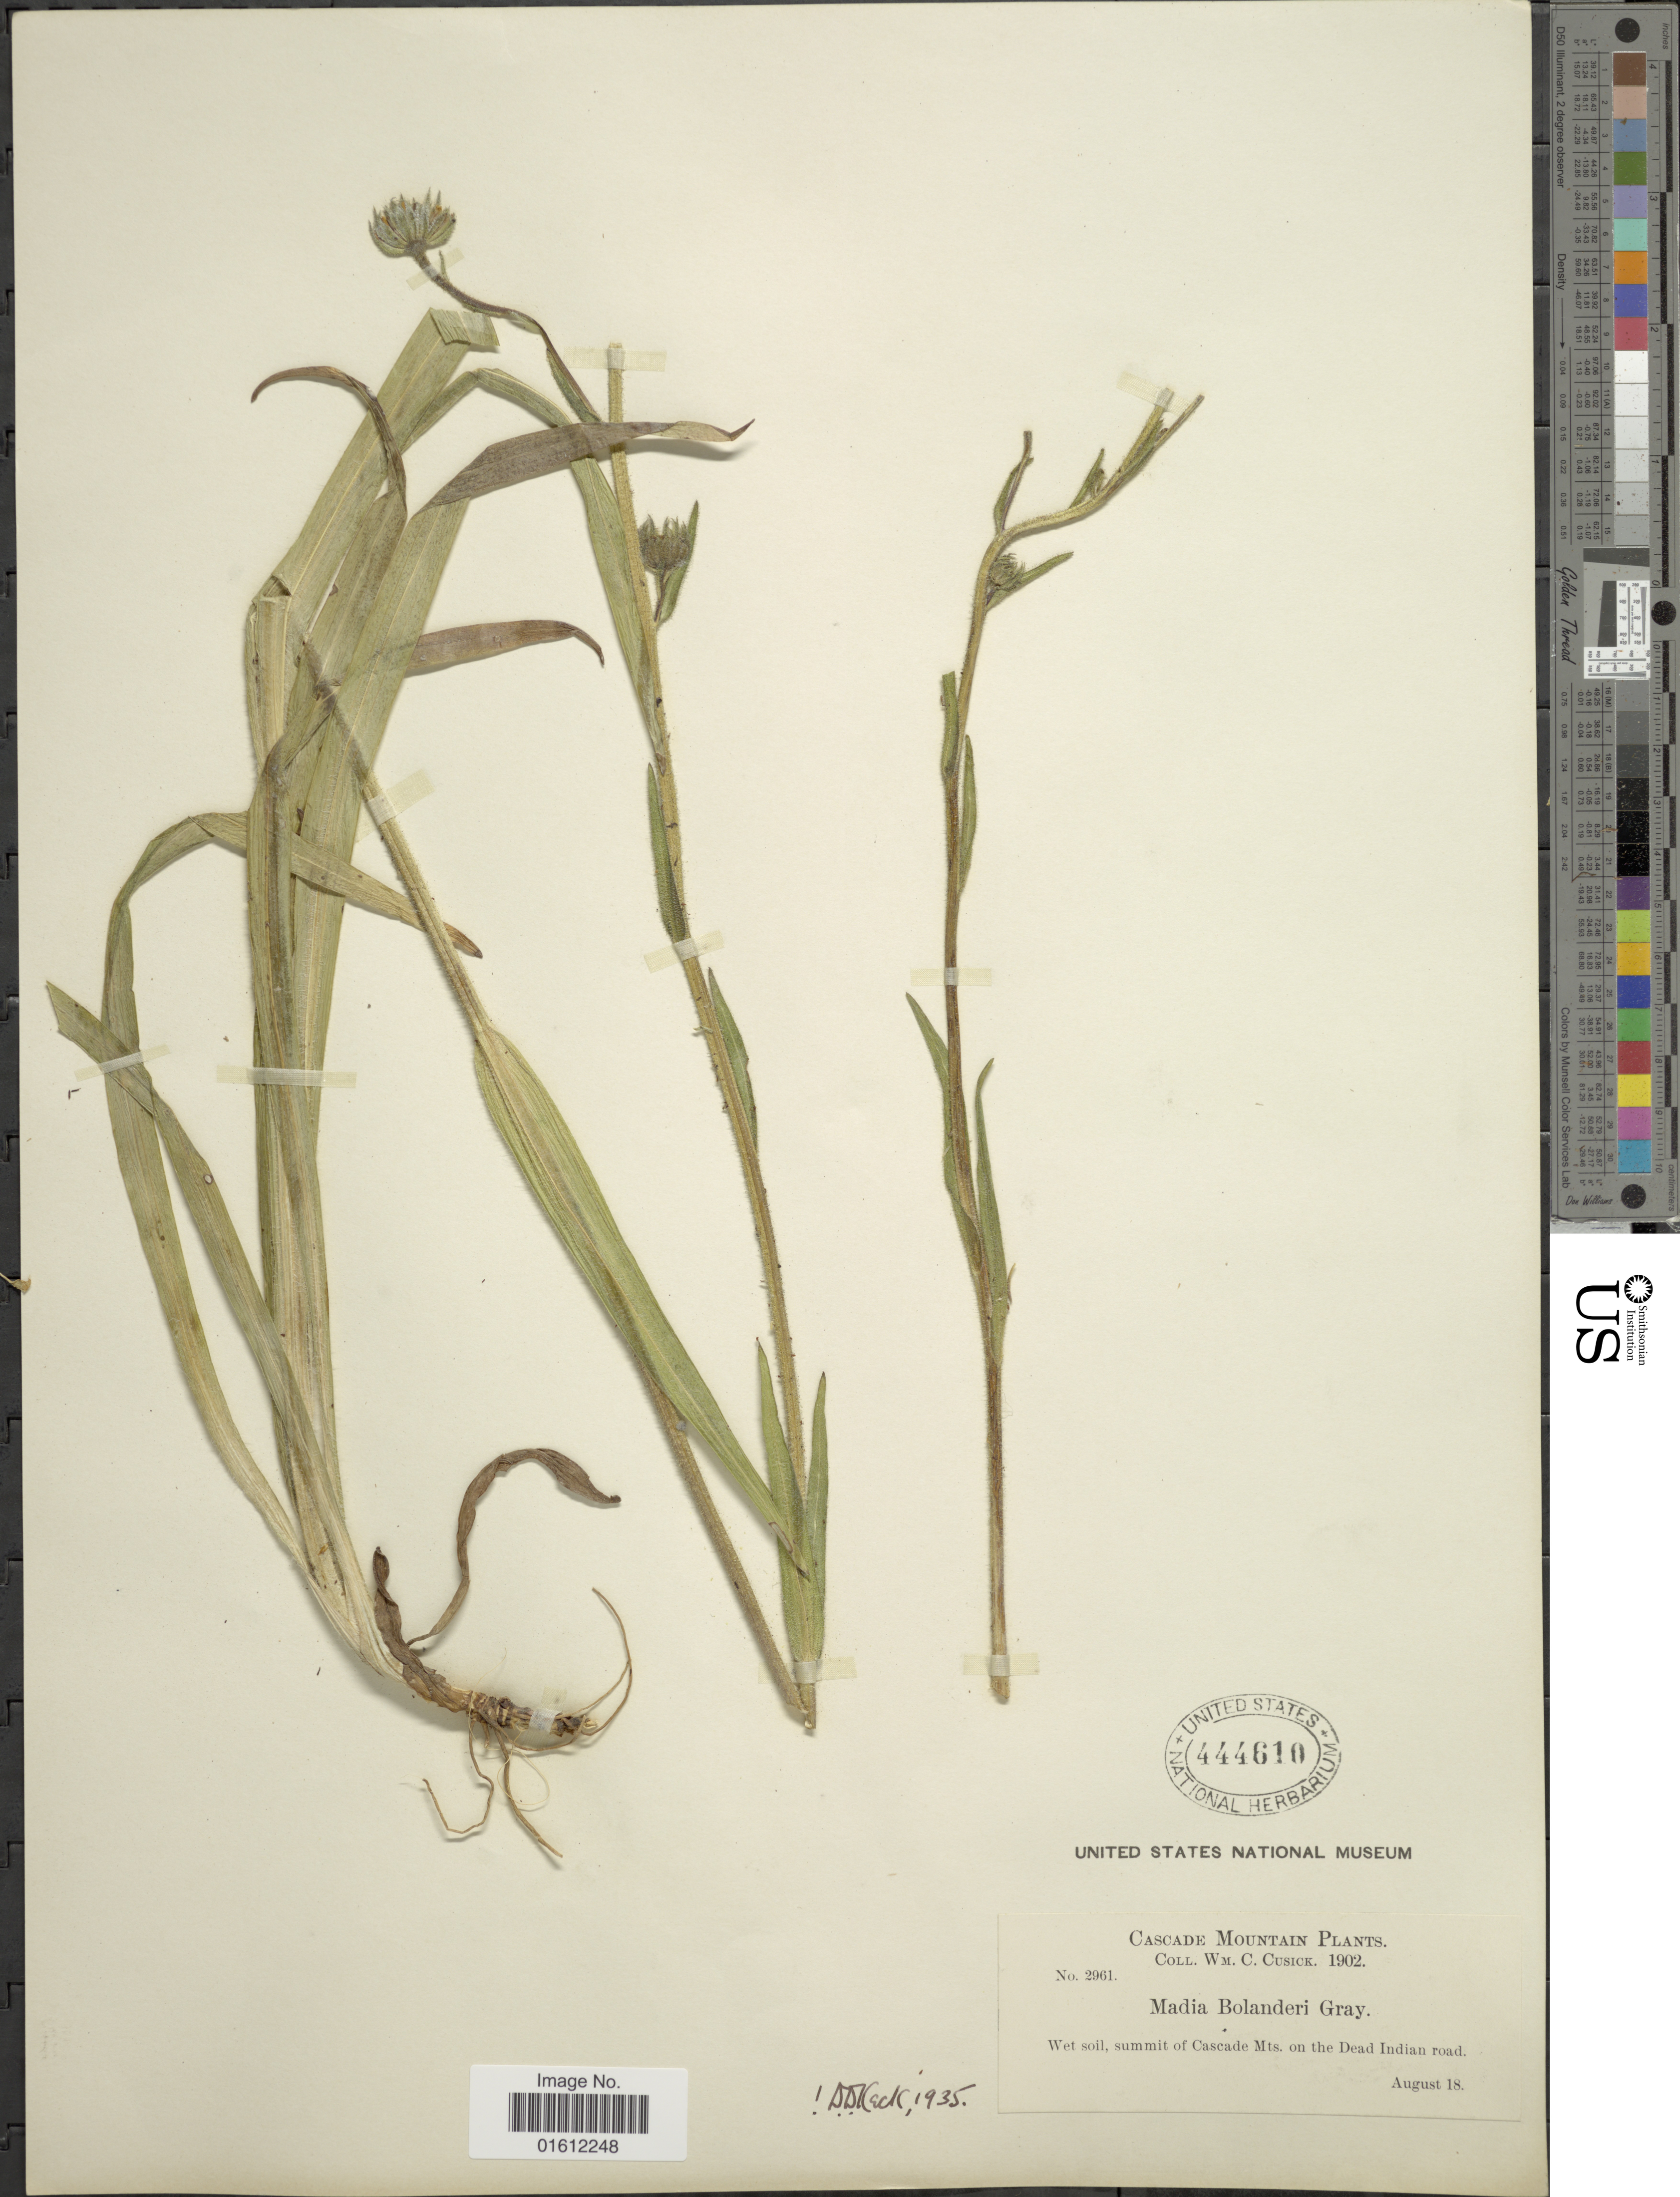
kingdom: Plantae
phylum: Tracheophyta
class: Magnoliopsida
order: Asterales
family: Asteraceae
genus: Madia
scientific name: Madia bolanderi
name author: A. Gray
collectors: W. C. Cusick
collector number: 2961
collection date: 1902-08-18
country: United States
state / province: Oregon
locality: Cascade Mountain, Wet , soil, summit of Cascade Mts. on the Dead Indian road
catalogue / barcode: US 444610